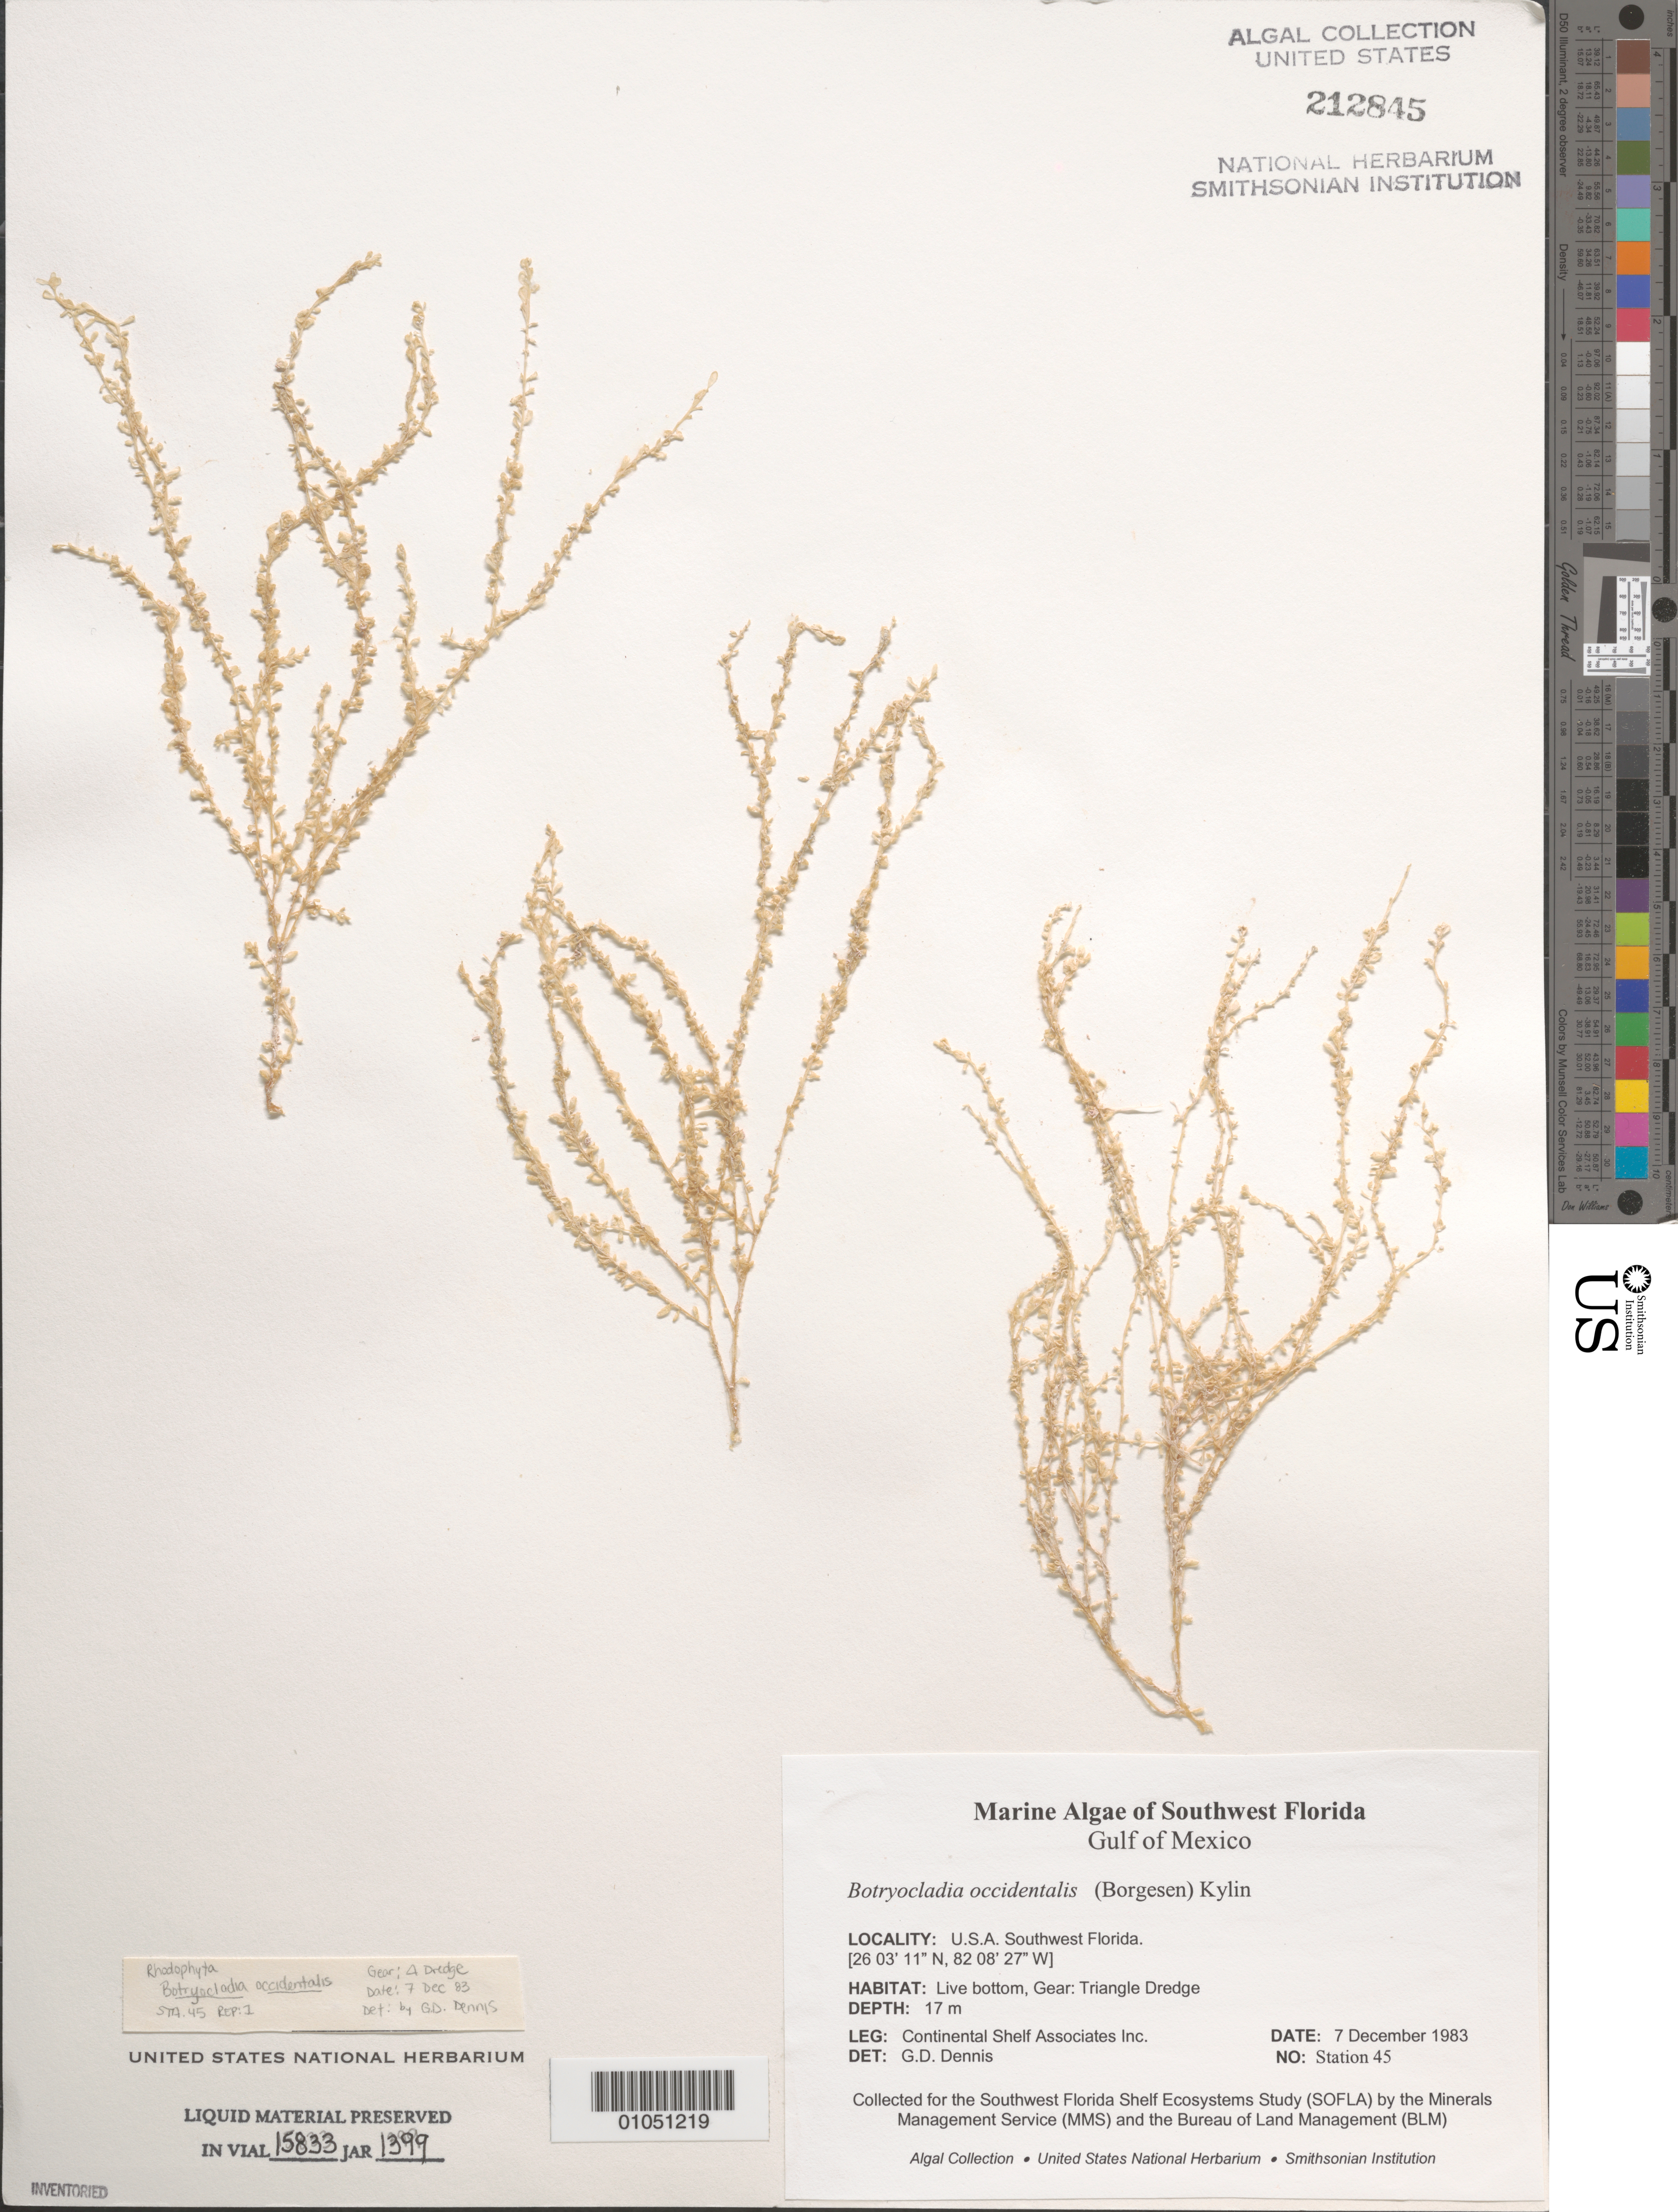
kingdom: Plantae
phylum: Rhodophyta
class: Florideophyceae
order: Rhodymeniales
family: Rhodymeniaceae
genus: Botryocladia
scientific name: Botryocladia occidentalis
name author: (Børgesen) Kylin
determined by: Dennis, G. D.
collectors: Continental Shelf Associates Inc.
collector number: Station 45 Repl 1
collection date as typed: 07 Dec 1983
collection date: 1983-12-07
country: United States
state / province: Florida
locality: Gulf of Mexico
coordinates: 26 03'11"N, 82 08'27"W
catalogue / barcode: US 212845